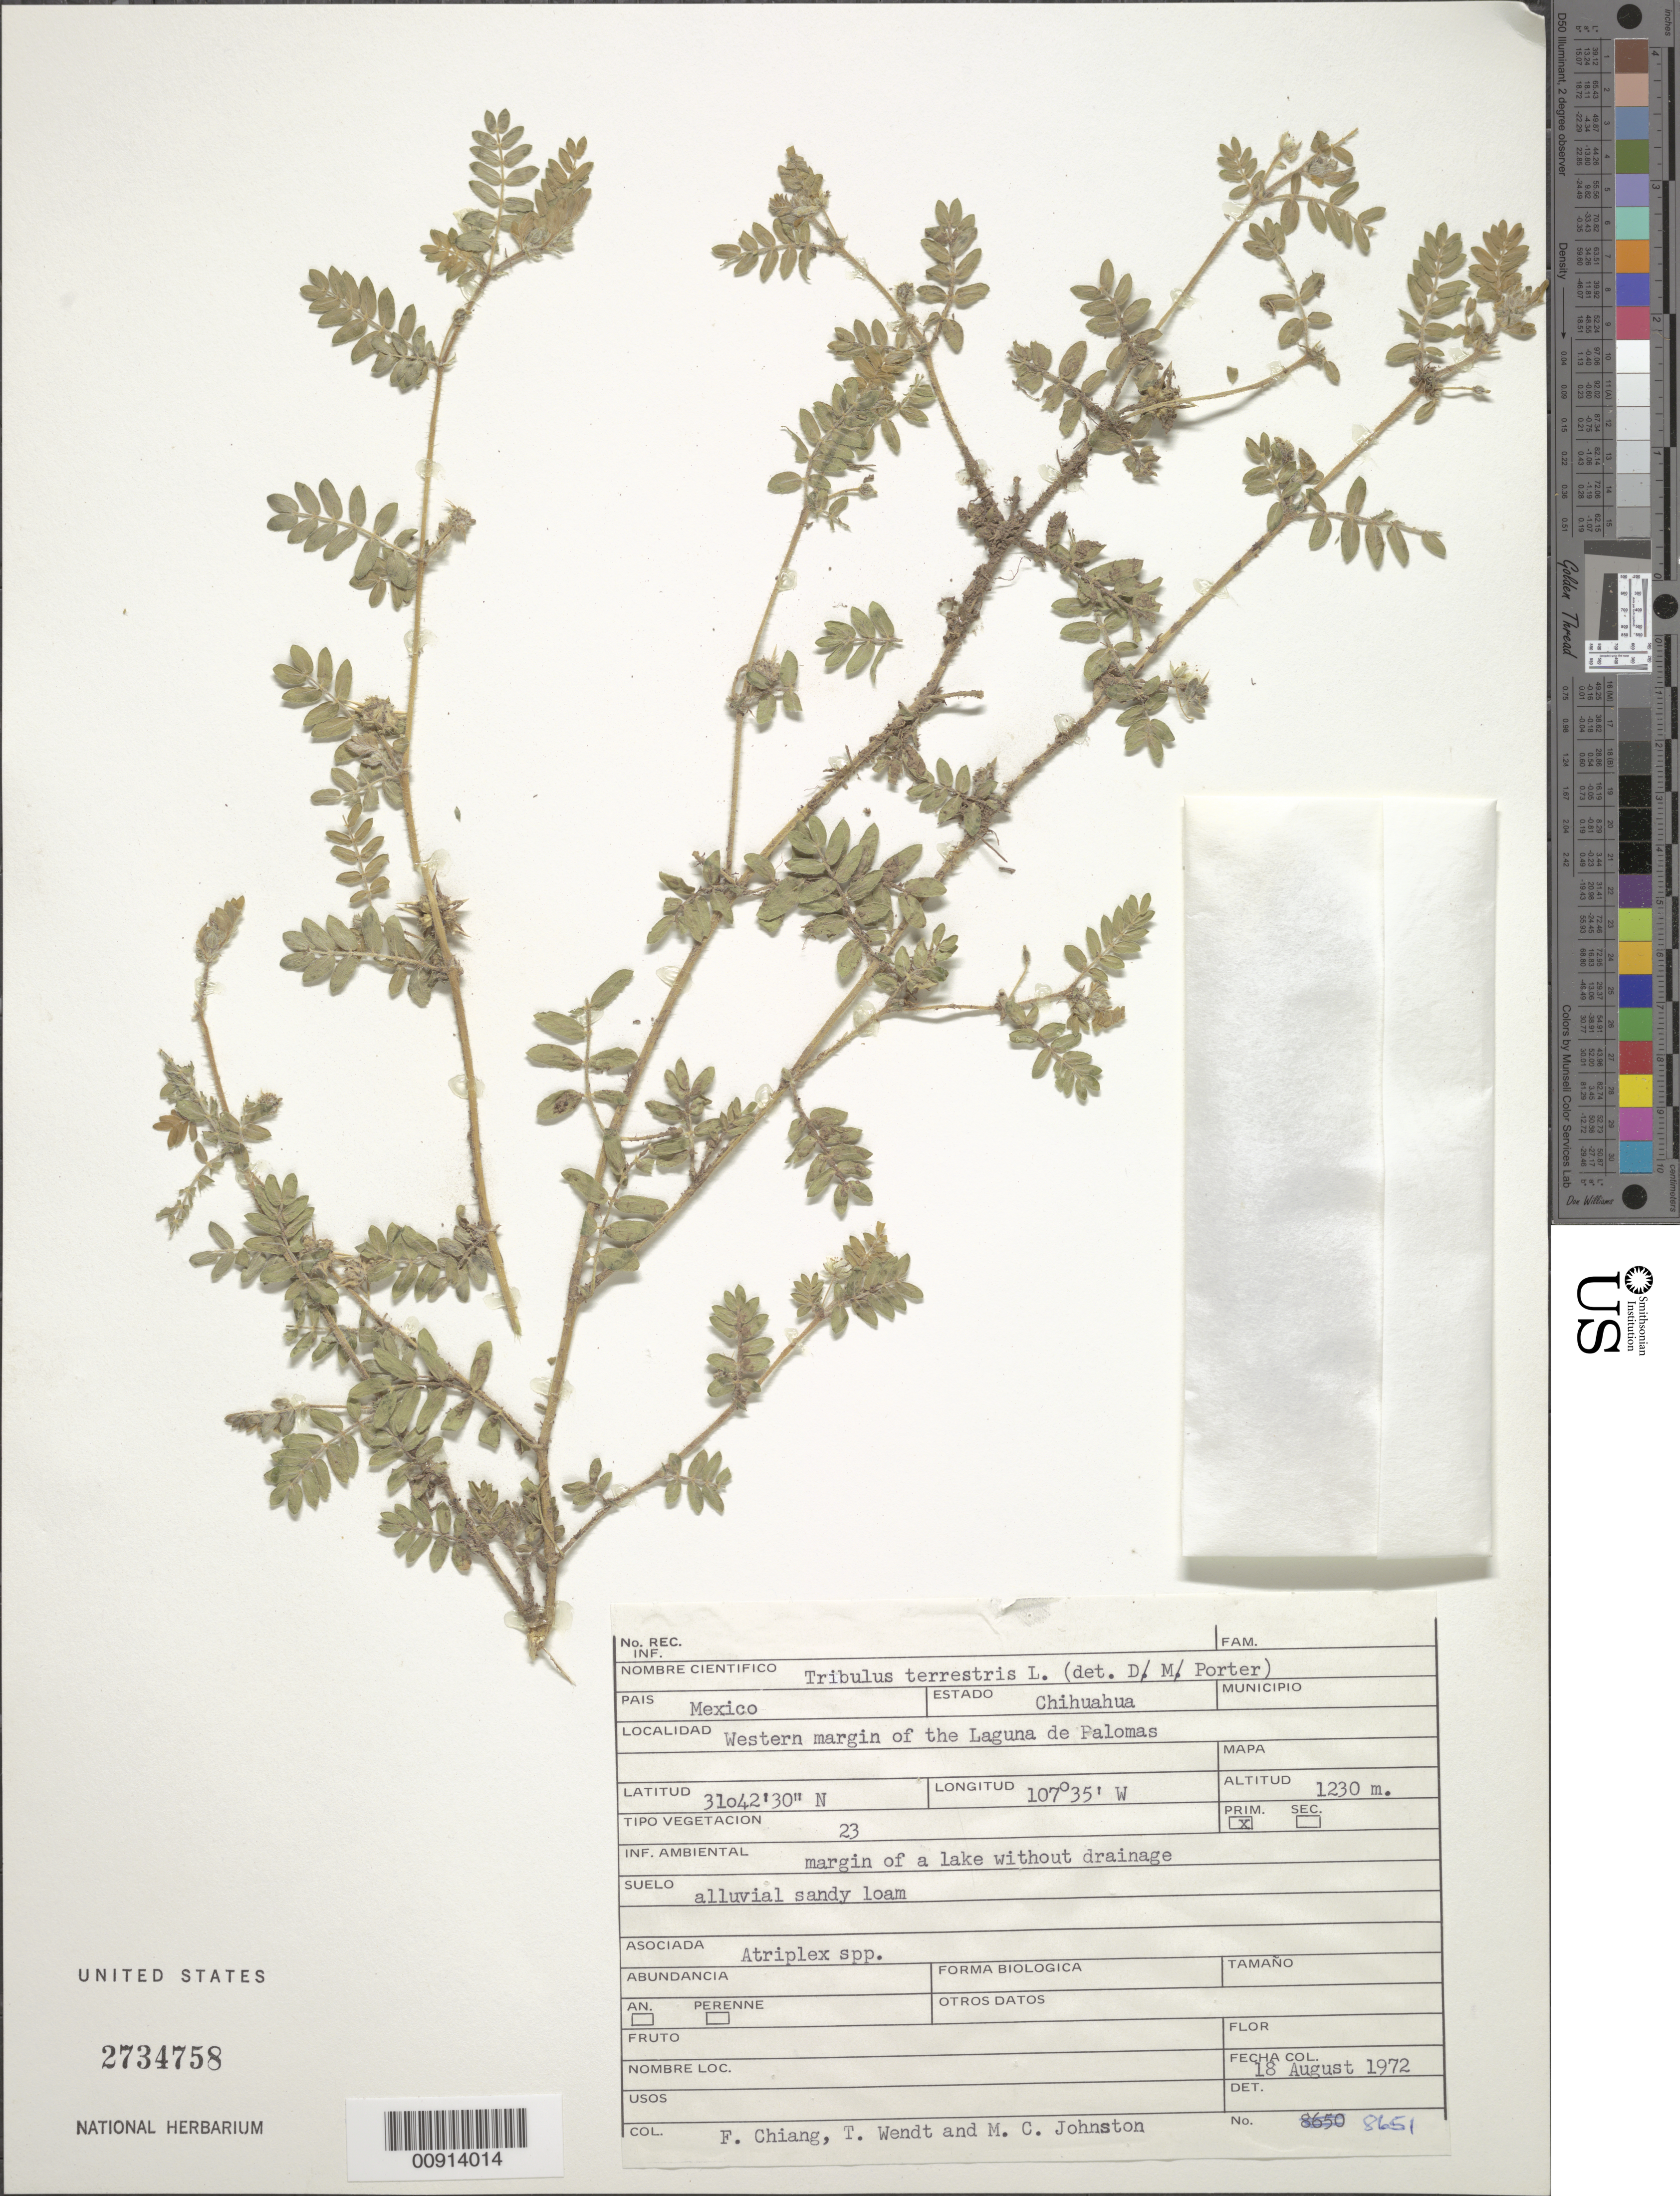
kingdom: Plantae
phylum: Tracheophyta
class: Magnoliopsida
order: Zygophyllales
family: Zygophyllaceae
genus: Tribulus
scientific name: Tribulus terrestris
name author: L.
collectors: F. Chiang, T. L. Wendt & M. Johnston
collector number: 8651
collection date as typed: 18 Aug 1972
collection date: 1972-08-18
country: Mexico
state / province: Chihuahua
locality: Estado Chihuahua: Western margin of the Laguna de Palomas.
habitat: Tipo vegetación 23; primaria. Margin of a lake without drainage. Alluvial sandy loam. Asociada Atriplex spp.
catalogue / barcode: US 2734758